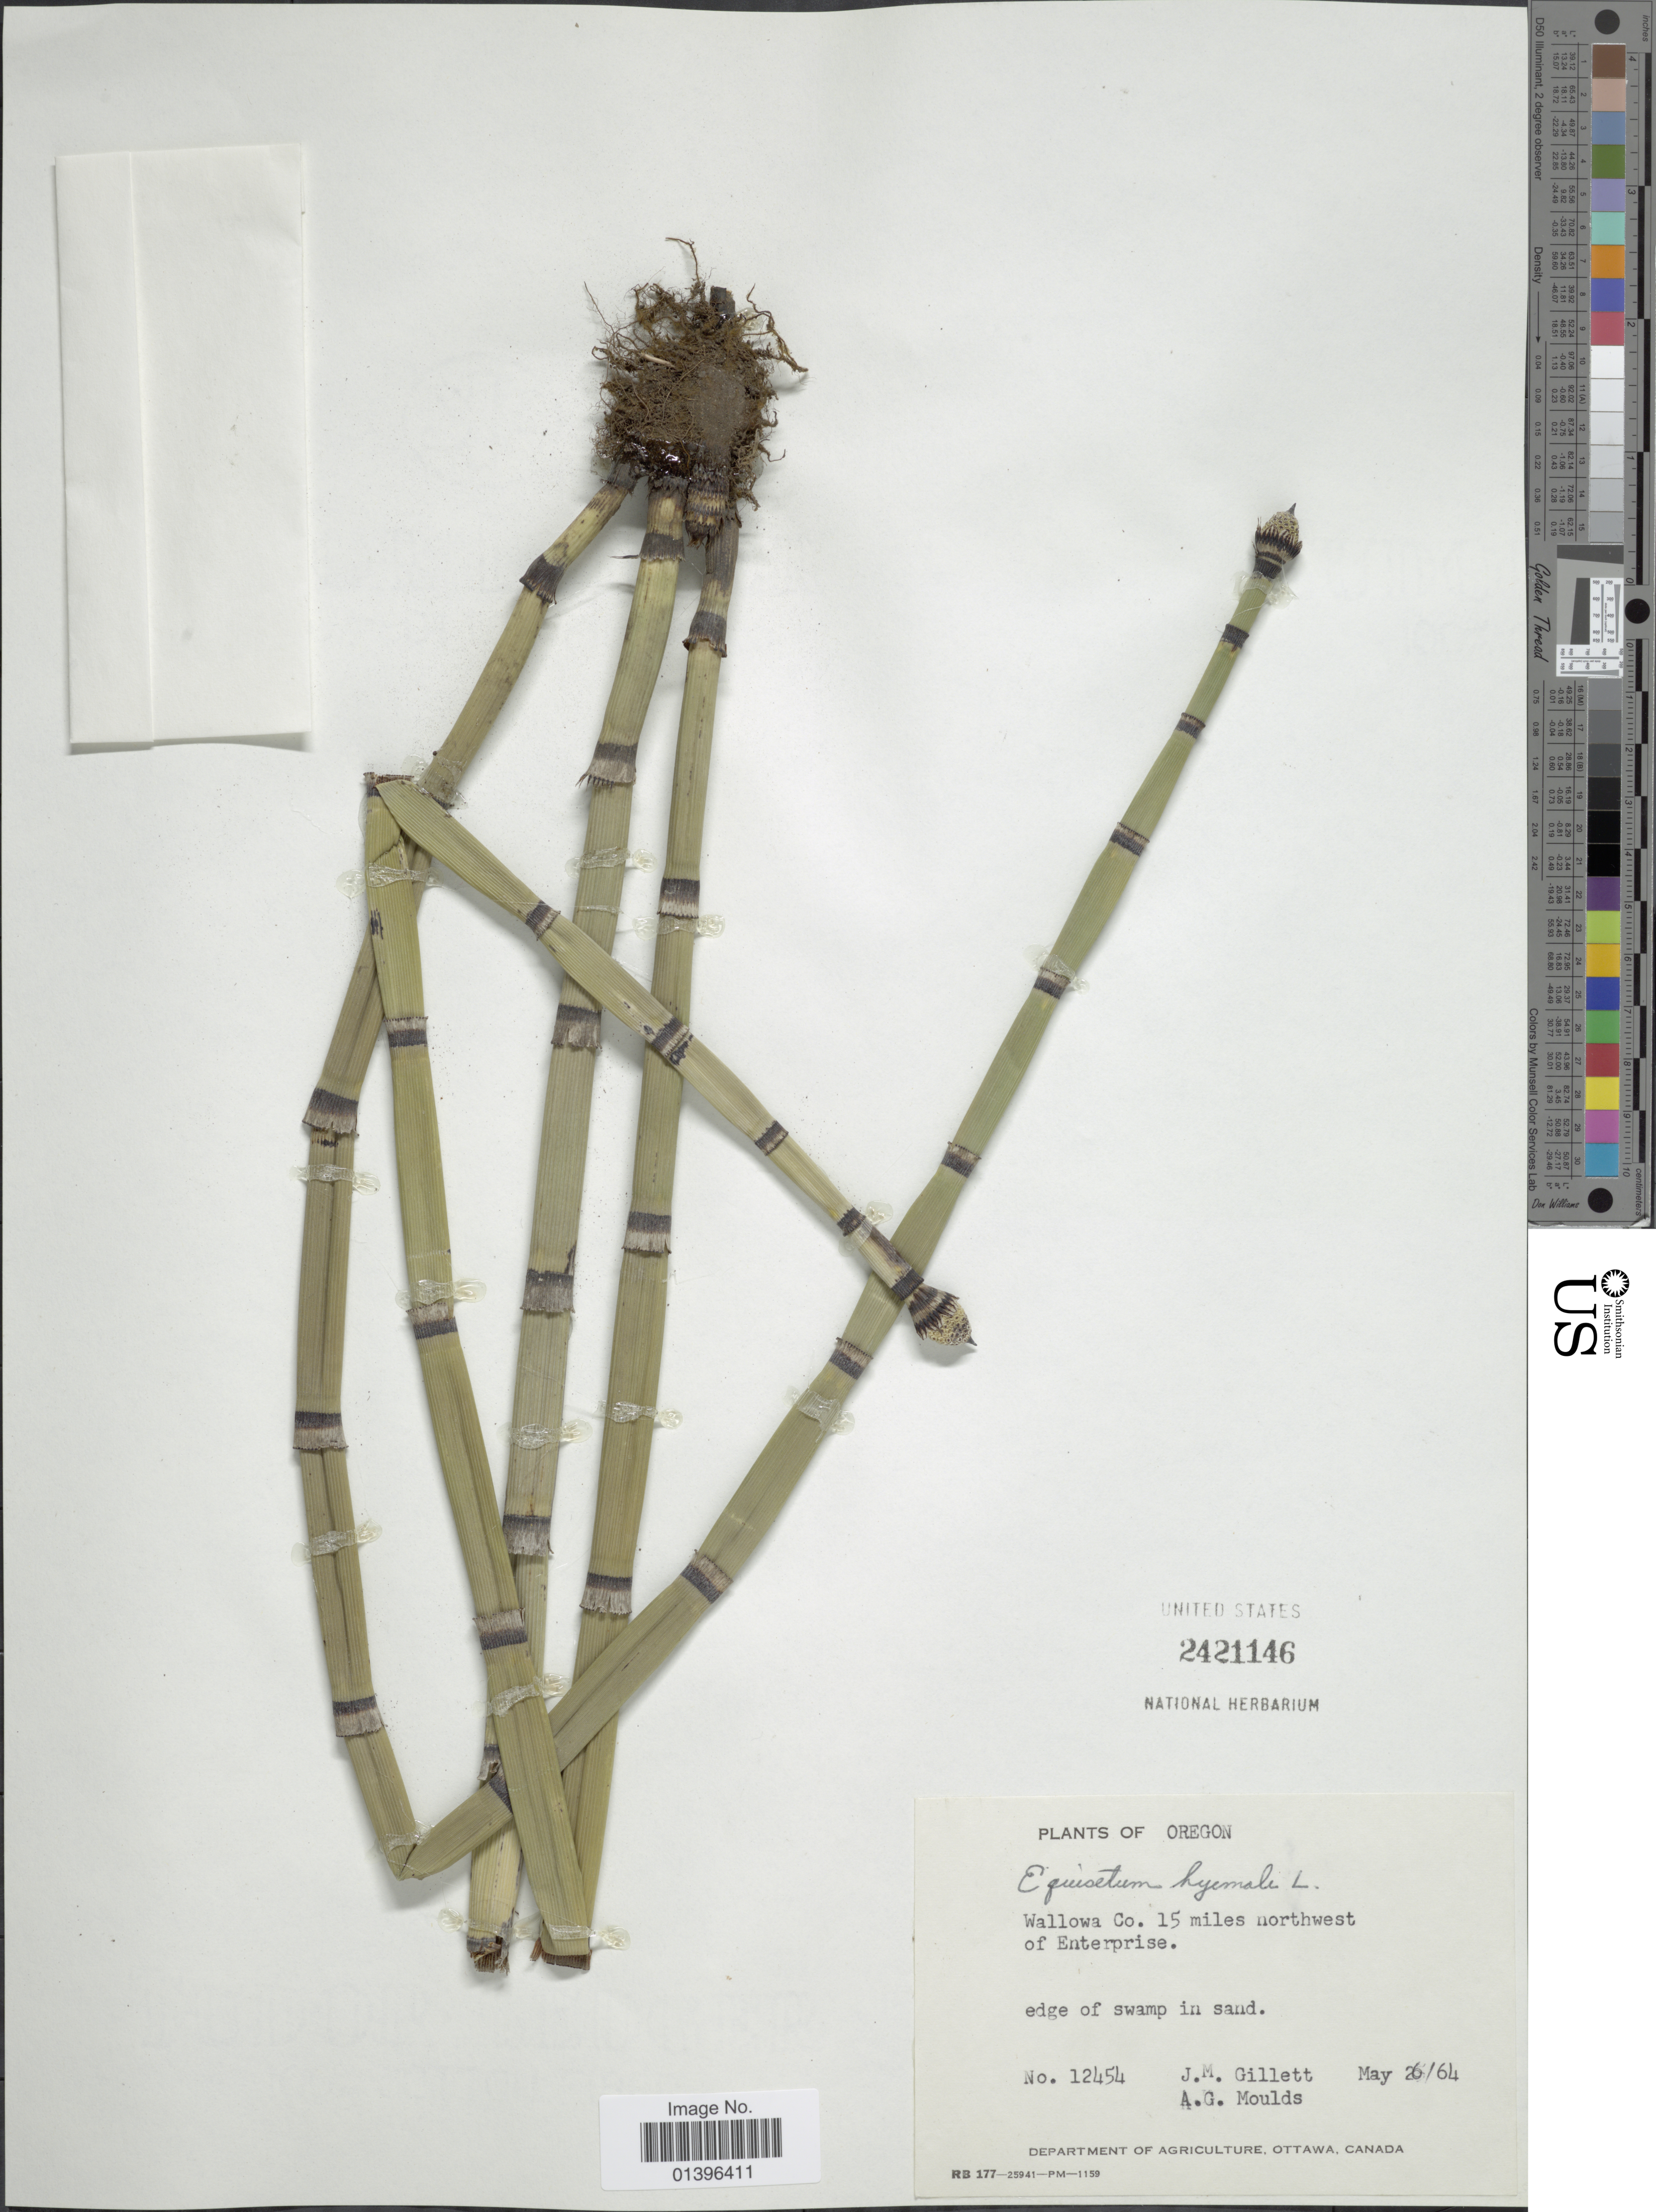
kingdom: Plantae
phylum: Tracheophyta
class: Polypodiopsida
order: Equisetales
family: Equisetaceae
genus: Equisetum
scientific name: Equisetum hyemale var. affine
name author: (Engelm.) A.A. Eaton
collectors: J. M. Gillett & A. Moulds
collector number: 12454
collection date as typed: Transcribed d/m/y: 26/5/64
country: United States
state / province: Oregon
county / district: Wallowa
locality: Wallowa Co. 15 miles northwest of Enterprise.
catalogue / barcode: US 2421146